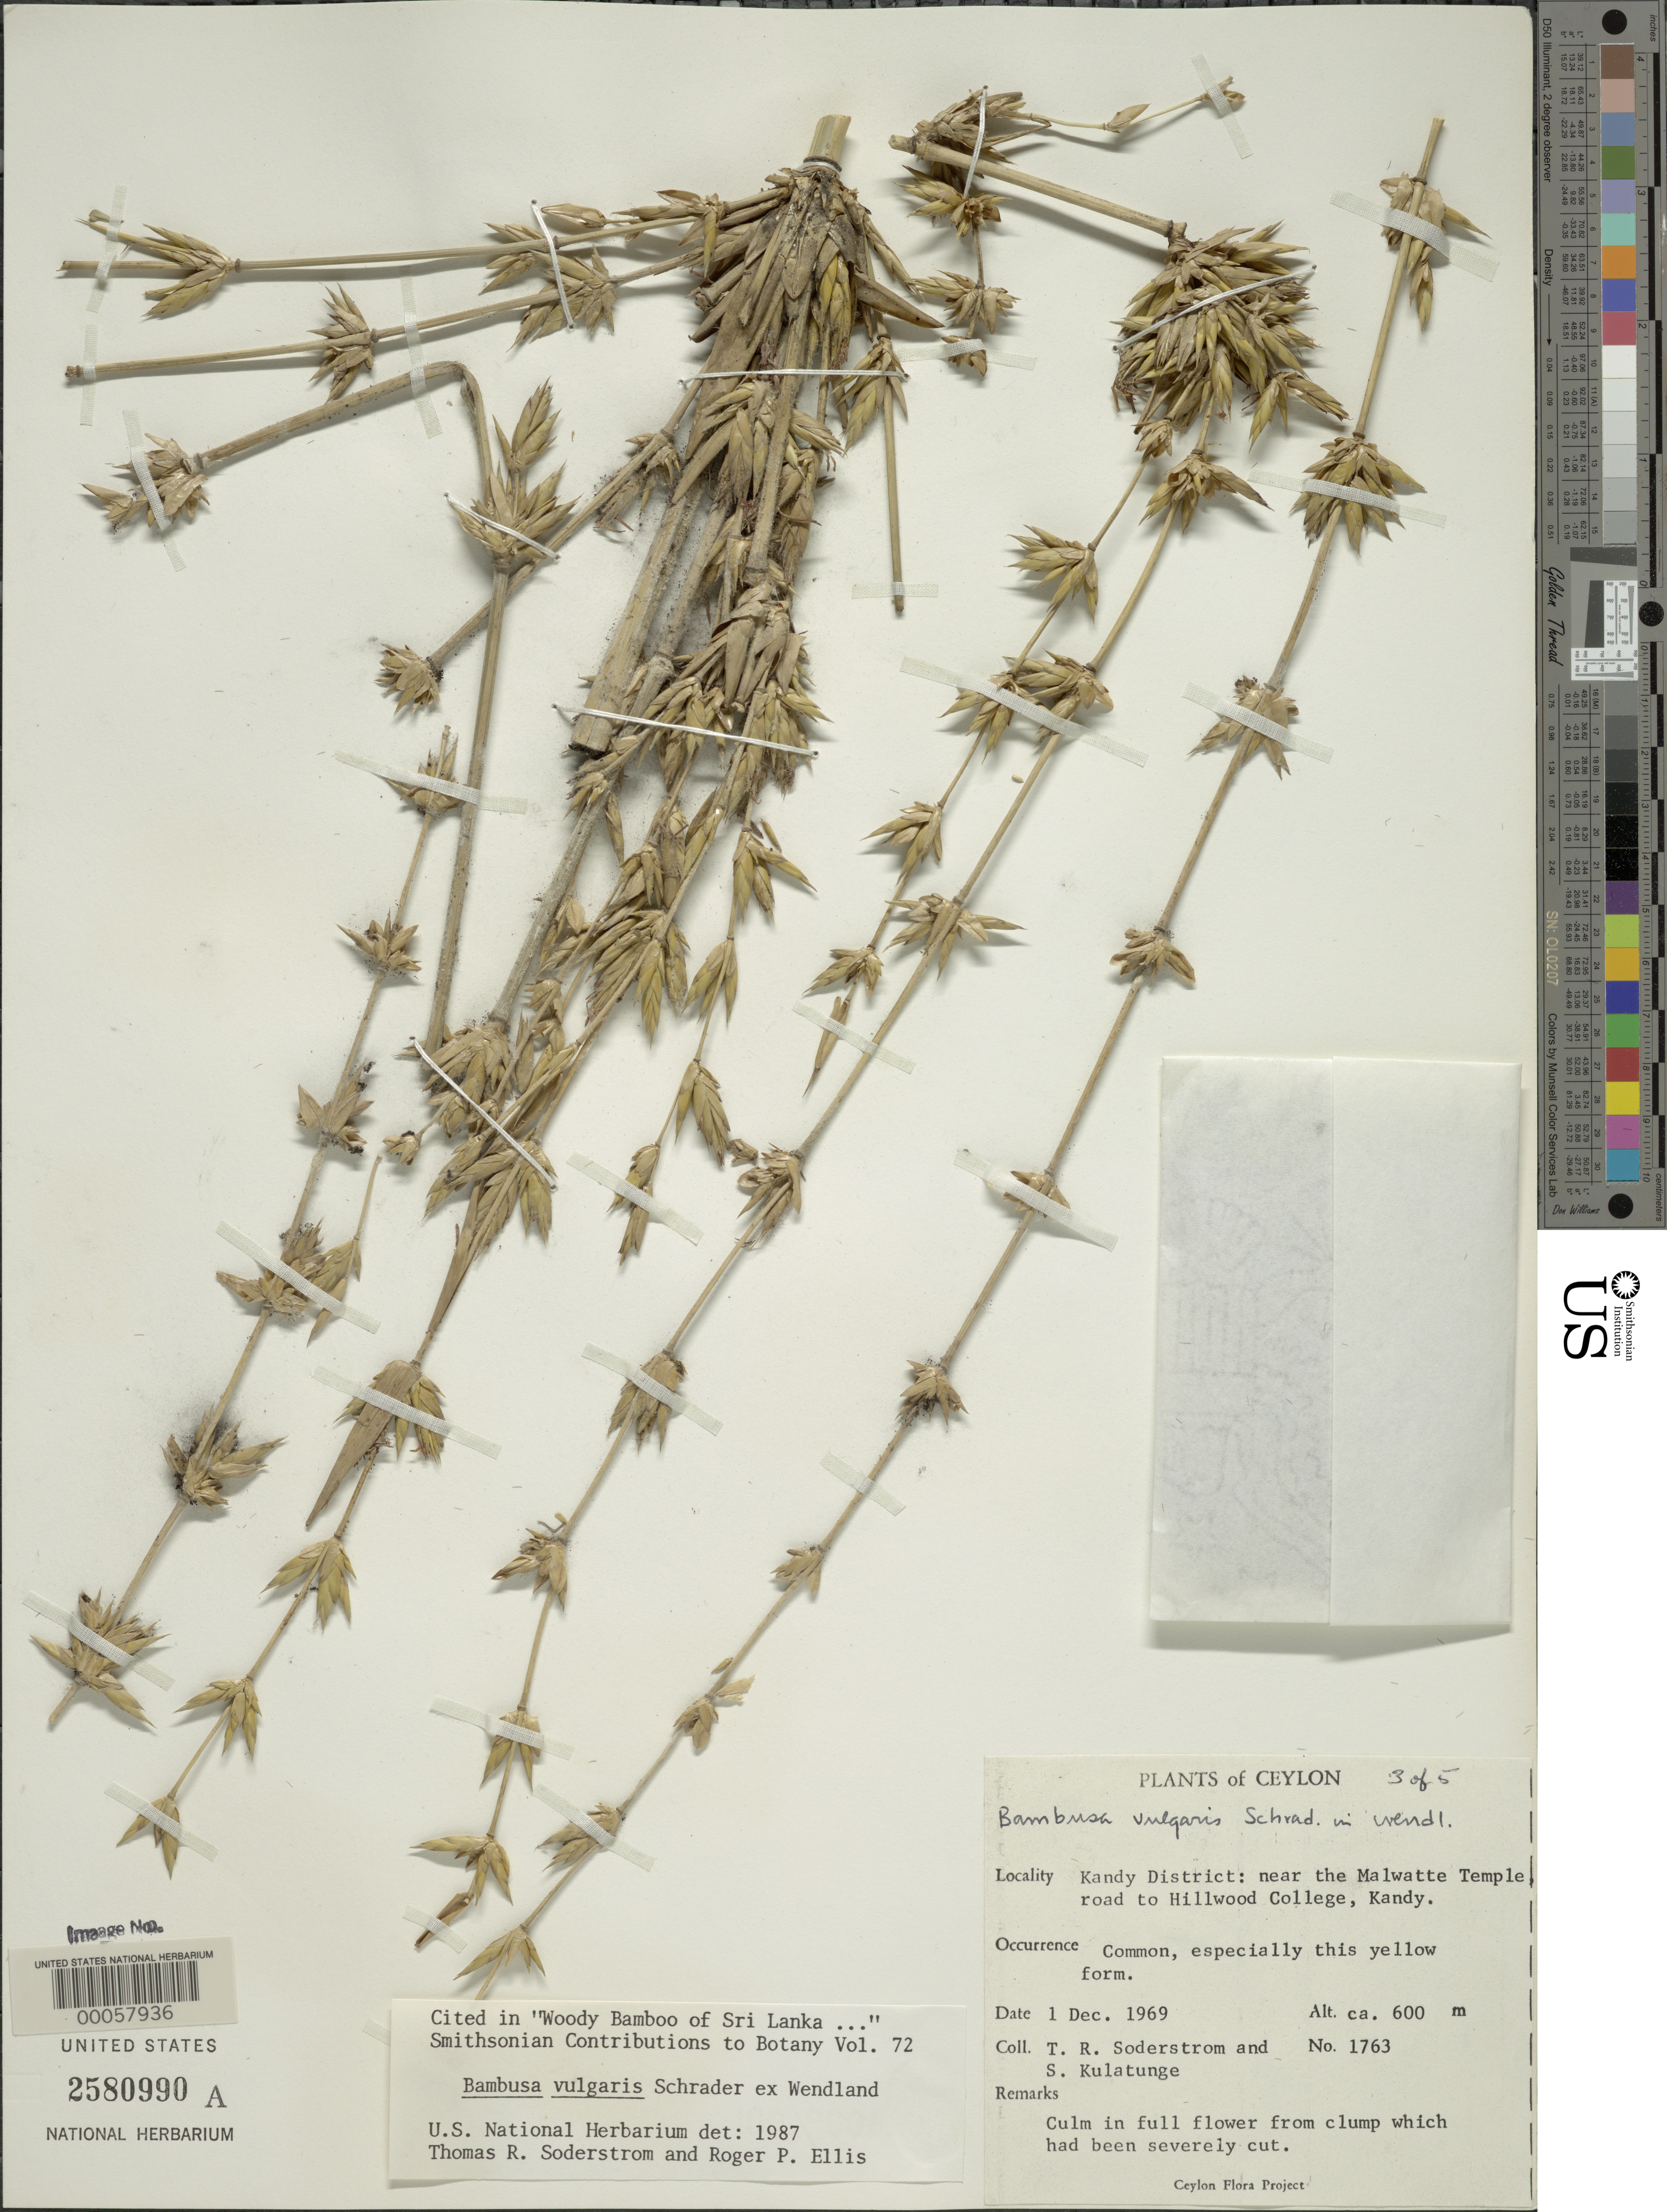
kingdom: Plantae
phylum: Tracheophyta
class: Liliopsida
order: Poales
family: Poaceae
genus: Bambusa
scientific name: Bambusa vulgaris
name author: Schrad. ex J.C. Wendl.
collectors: T. R. Soderstrom & S. Kulatunge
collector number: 1763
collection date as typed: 01 Dec 1969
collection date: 1969-12-01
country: Sri Lanka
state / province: Central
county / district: Kandy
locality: Near the malwatte temple road to hillwood college, kandy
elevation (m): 600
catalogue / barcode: US 2580990A